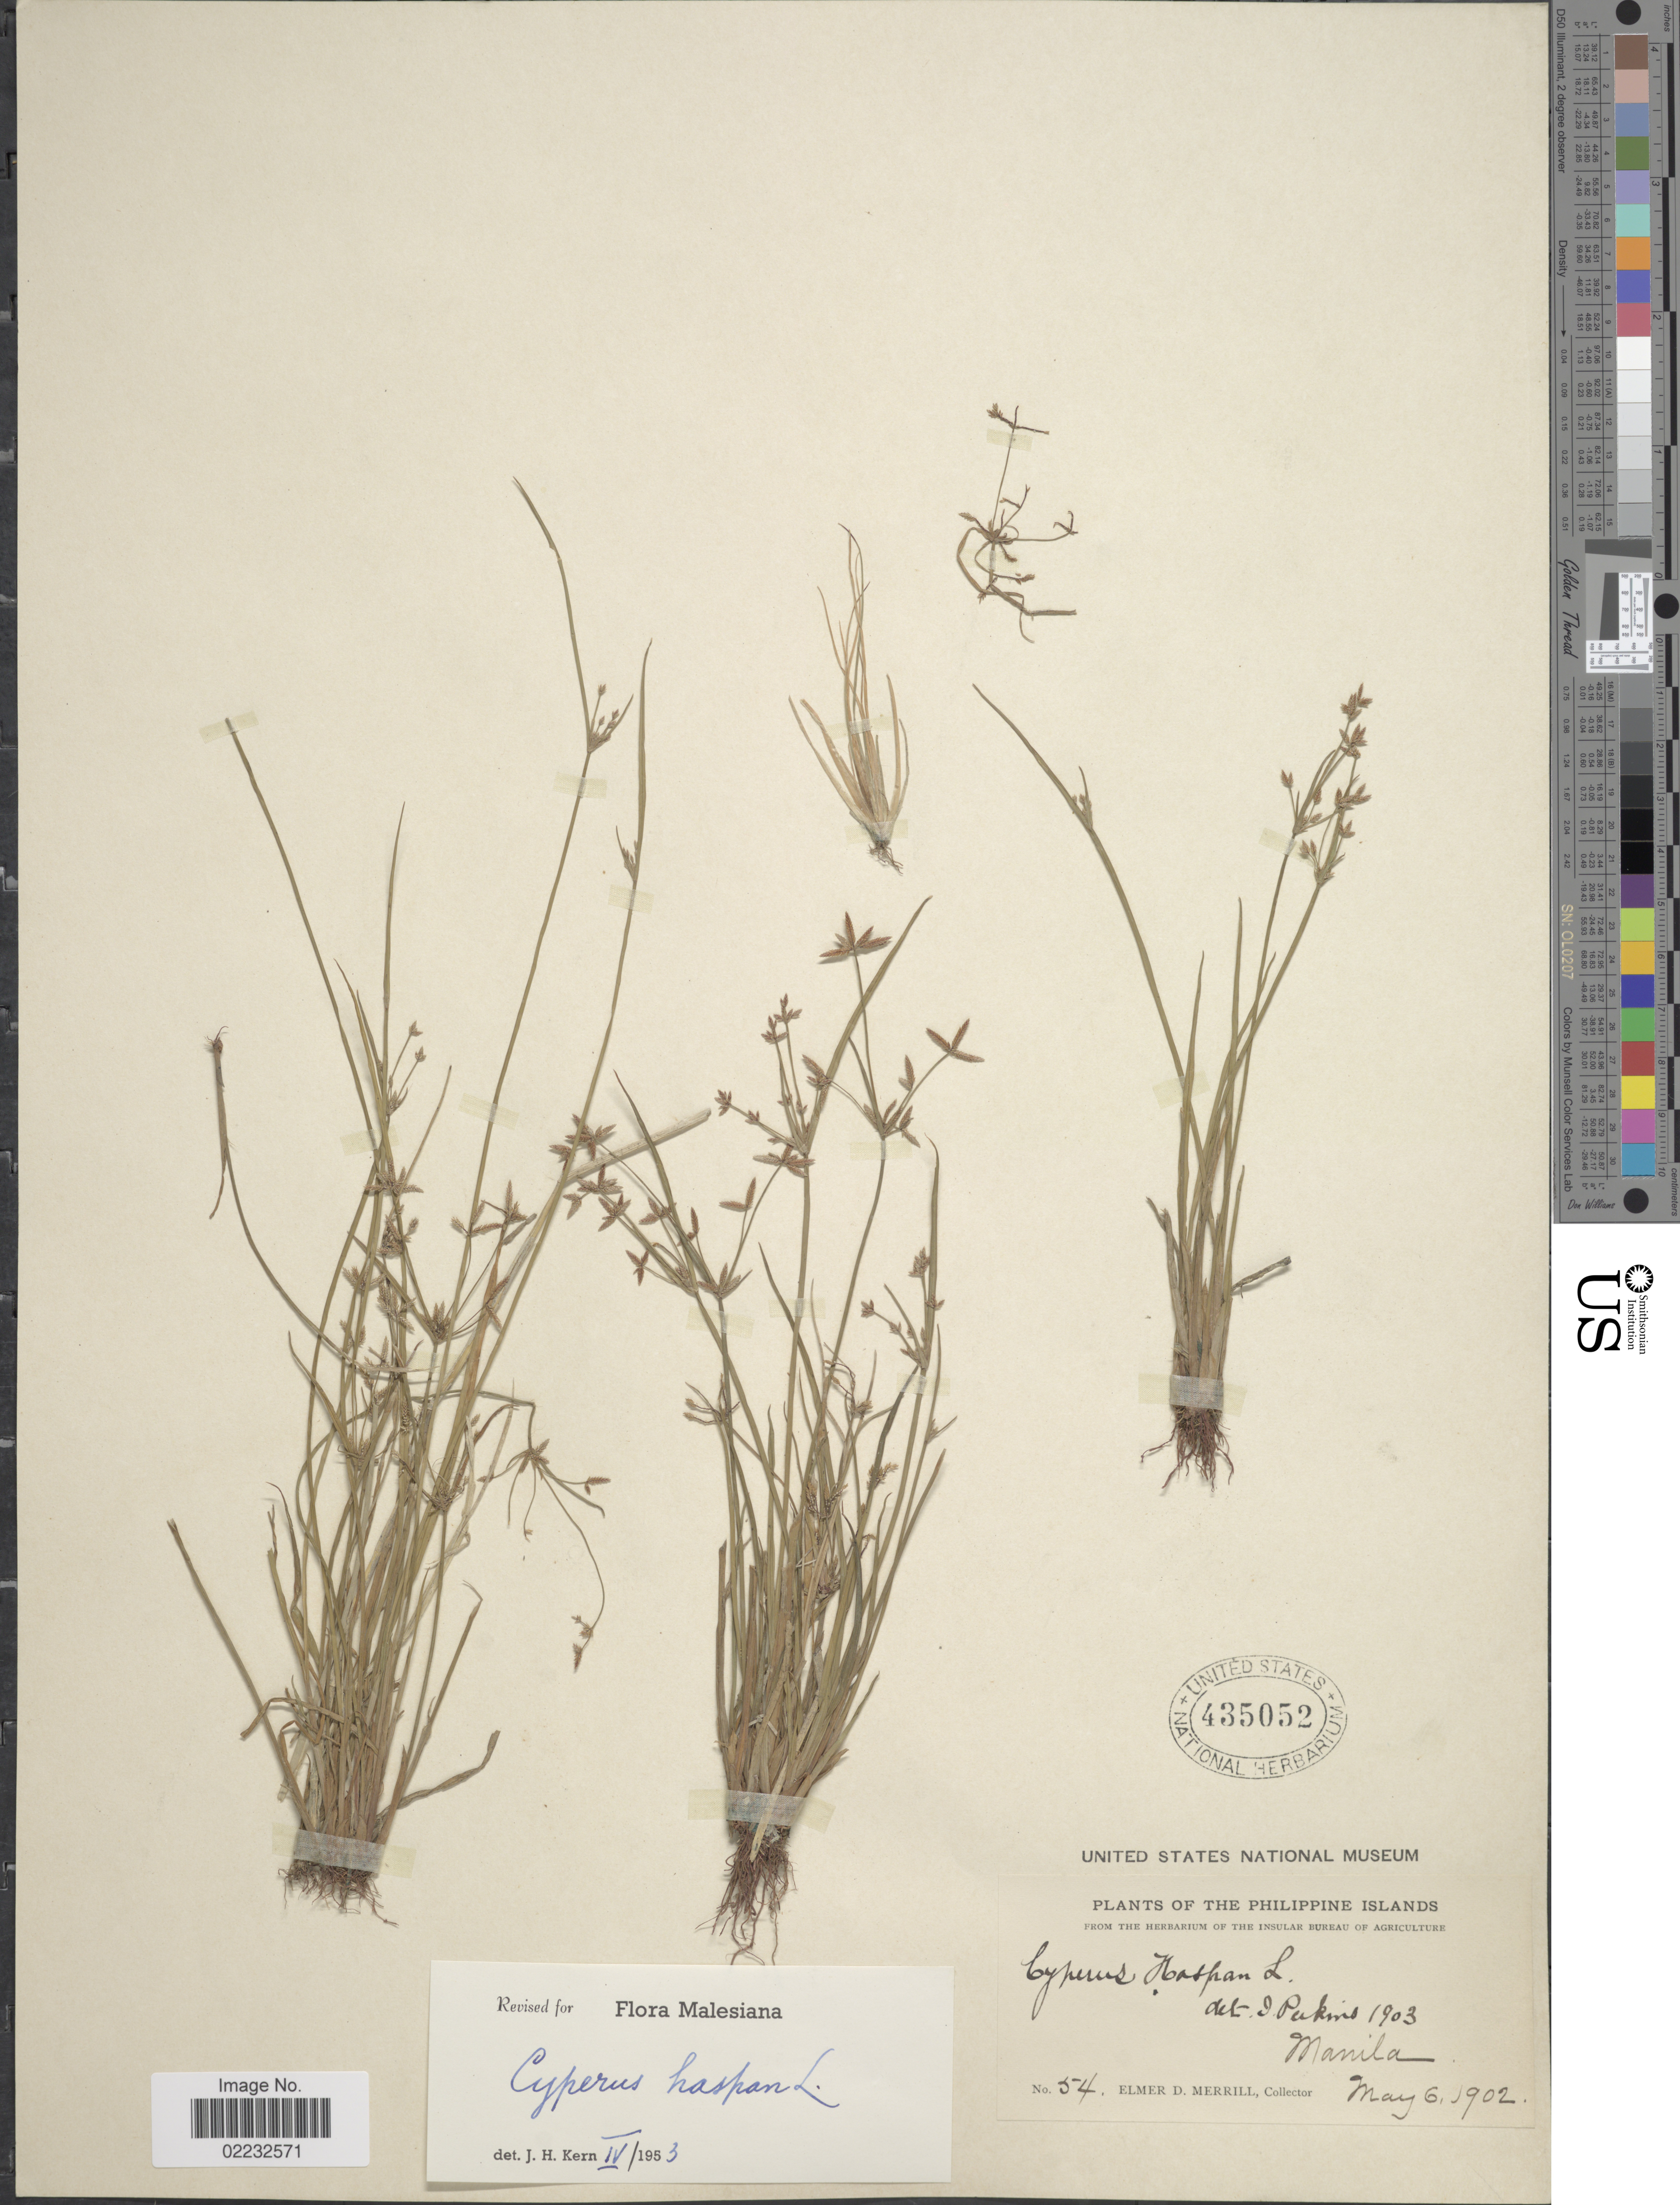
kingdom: Plantae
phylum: Tracheophyta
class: Liliopsida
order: Poales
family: Cyperaceae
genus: Cyperus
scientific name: Cyperus haspan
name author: L.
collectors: E. D. Merrill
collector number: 54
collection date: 1902-05-06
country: Philippines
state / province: National Capital Region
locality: Manila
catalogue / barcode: US 435052